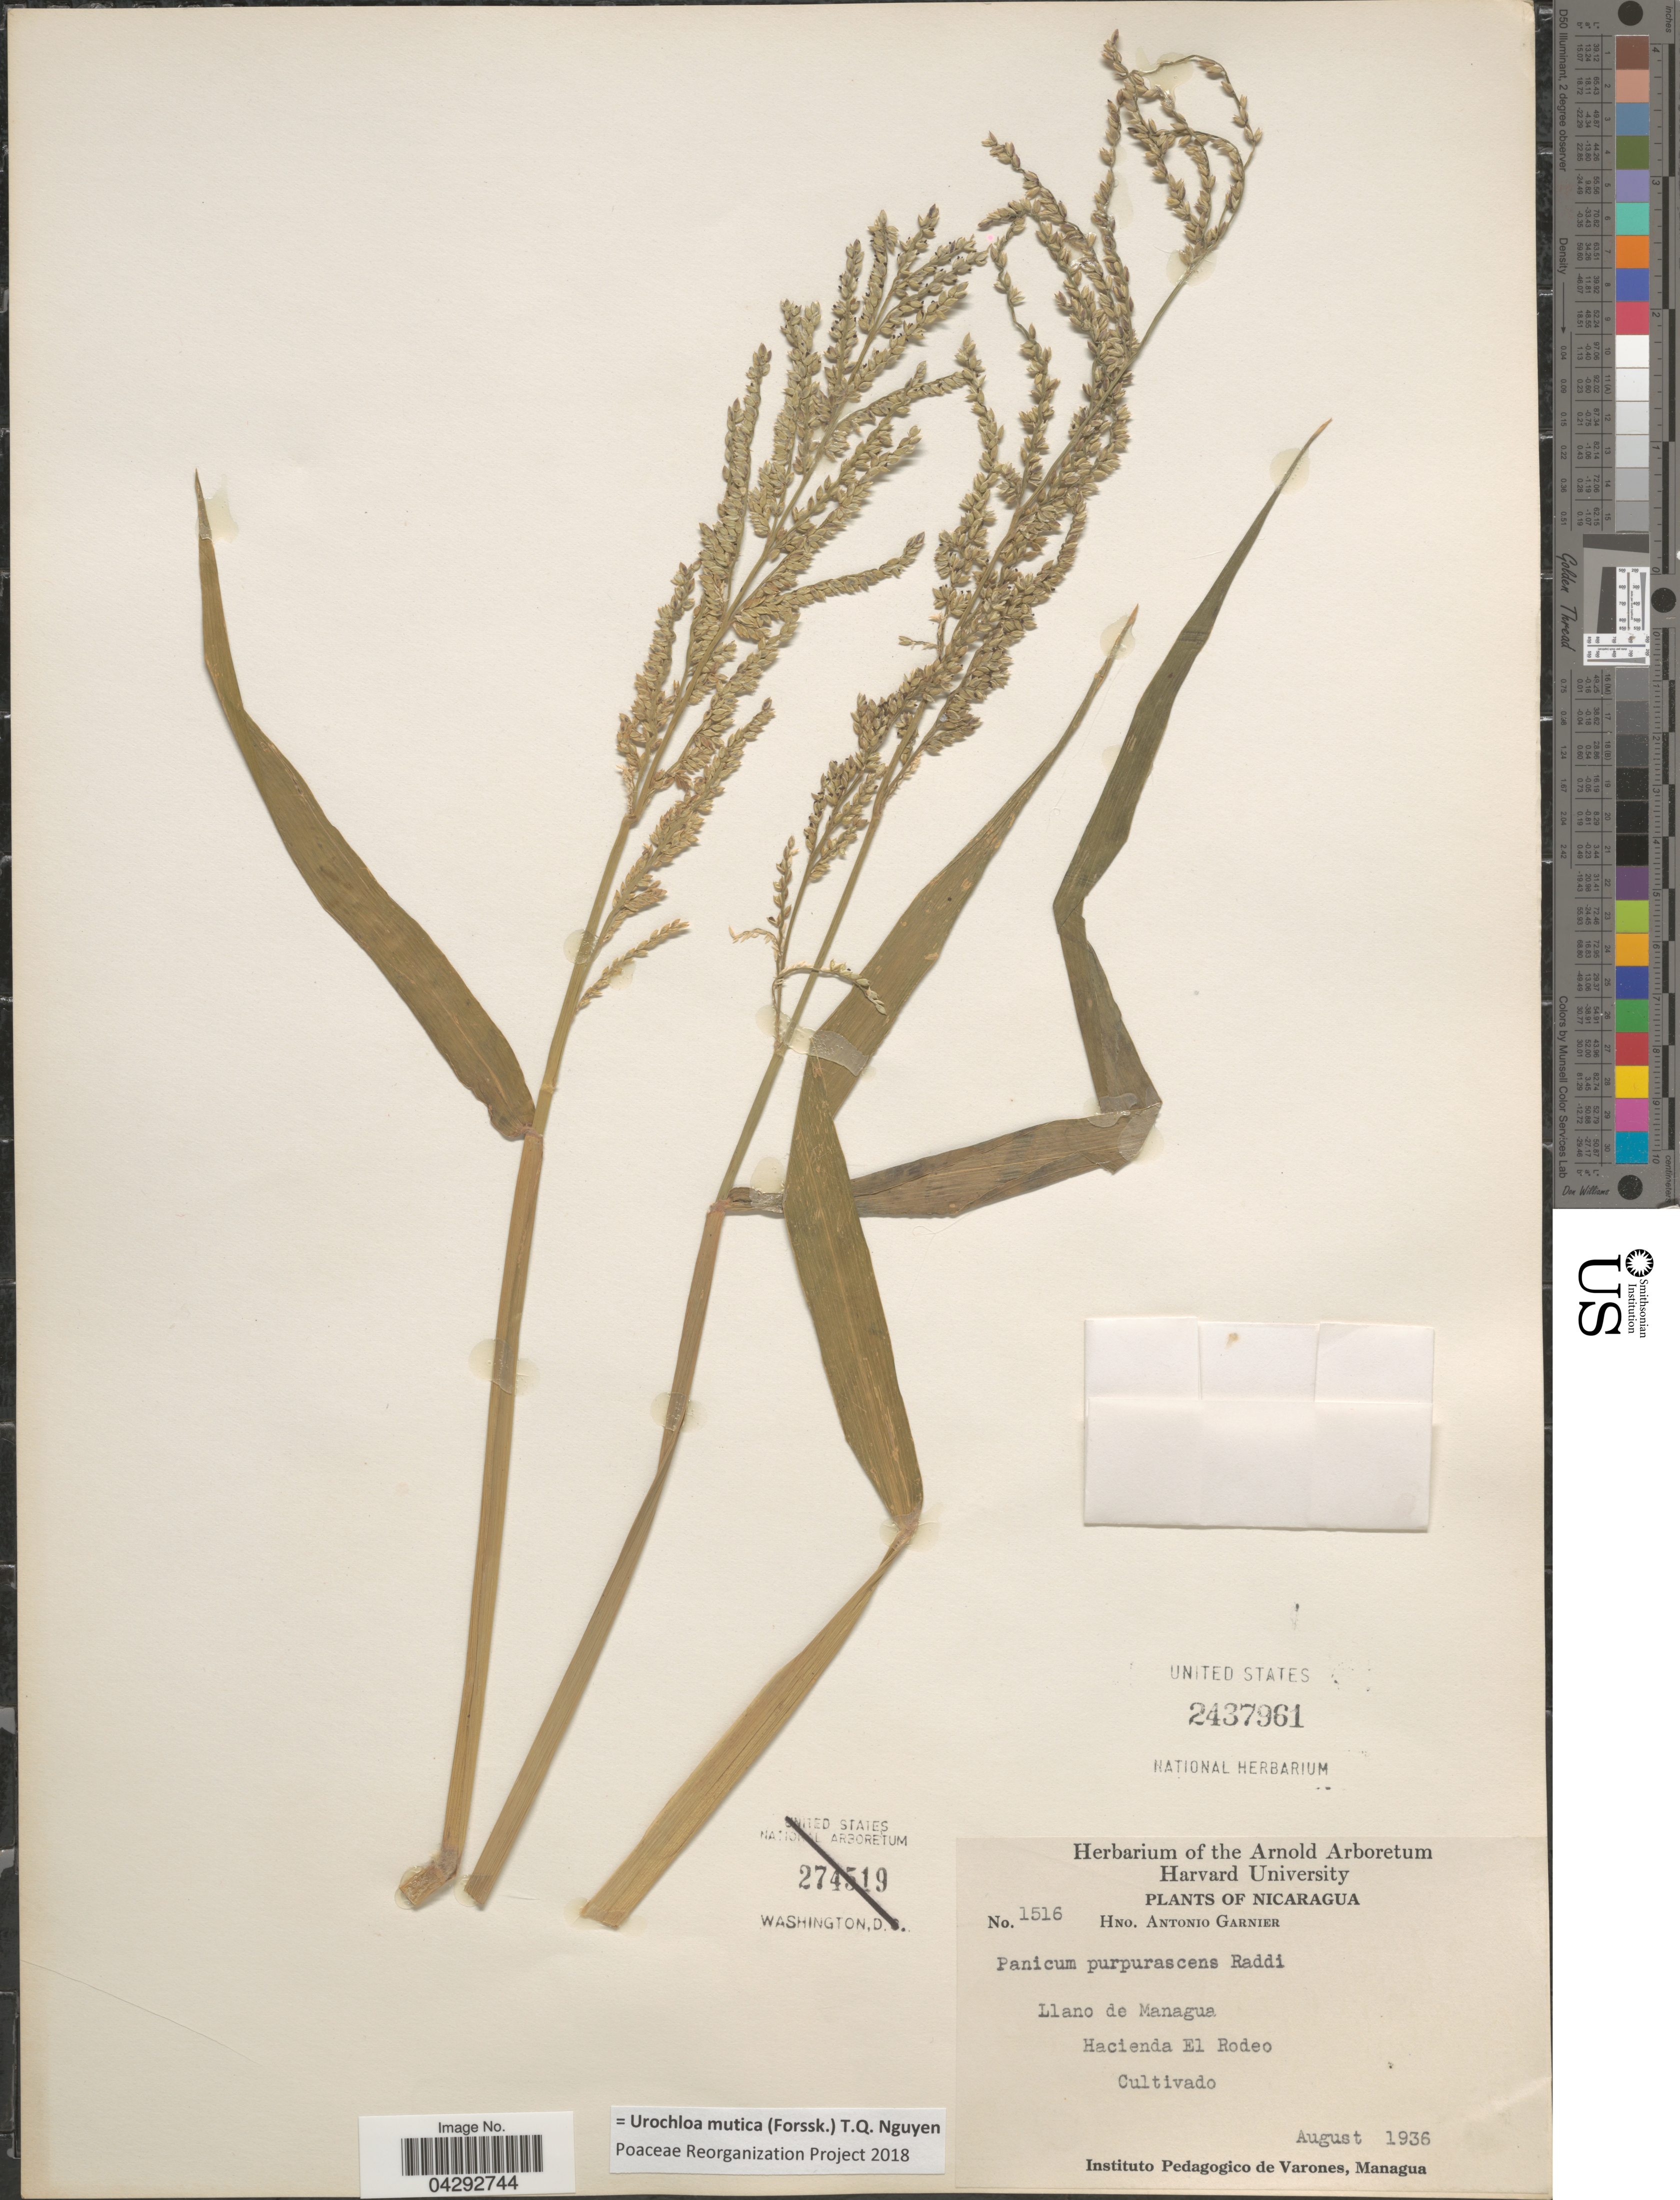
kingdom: Plantae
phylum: Tracheophyta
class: Liliopsida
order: Poales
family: Poaceae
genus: Urochloa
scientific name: Urochloa mutica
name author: (Forssk.) T.Q. Nguyen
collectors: Bro. A. Garnier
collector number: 1516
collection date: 1936-08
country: Nicaragua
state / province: Managua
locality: Llano de Managua. Hacienda El Rodeo.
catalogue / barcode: US 2437961